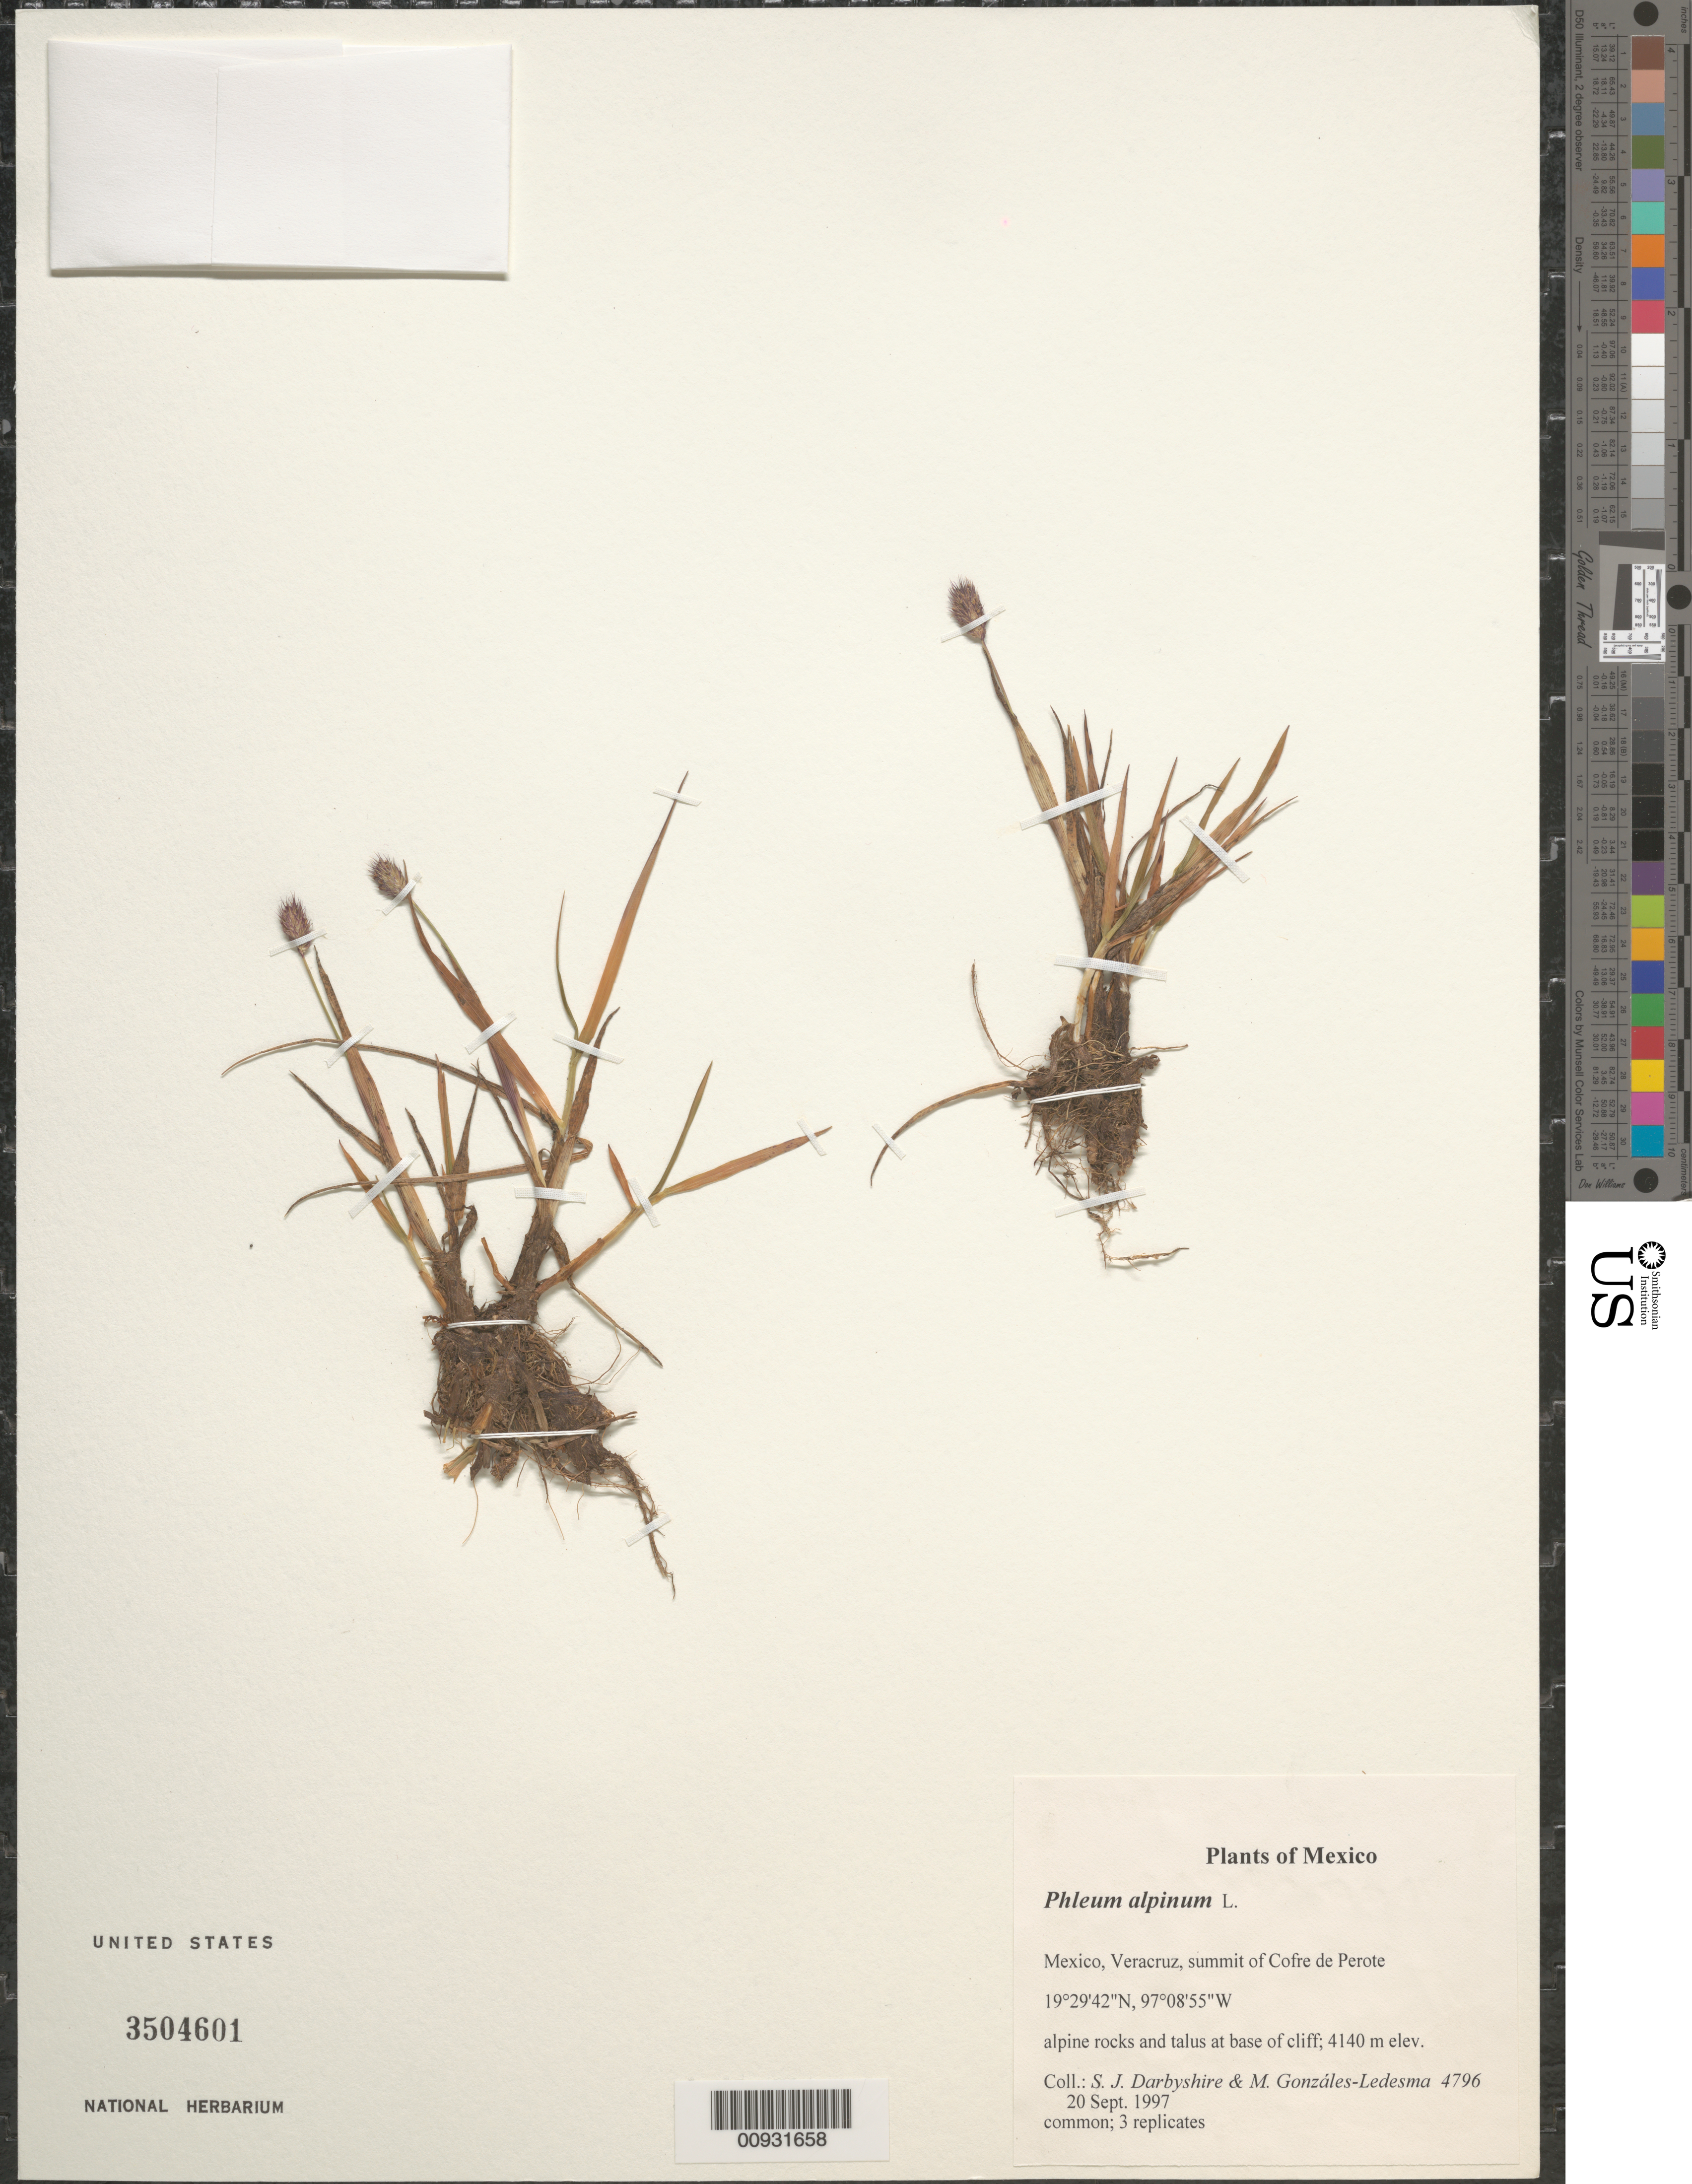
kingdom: Plantae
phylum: Tracheophyta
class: Liliopsida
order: Poales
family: Poaceae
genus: Phleum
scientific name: Phleum alpinum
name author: L.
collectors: S. Darbyshire & M. González-Ledesma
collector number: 4796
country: Mexico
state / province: Veracruz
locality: Summit of Cofre de Perote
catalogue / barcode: US 3504601